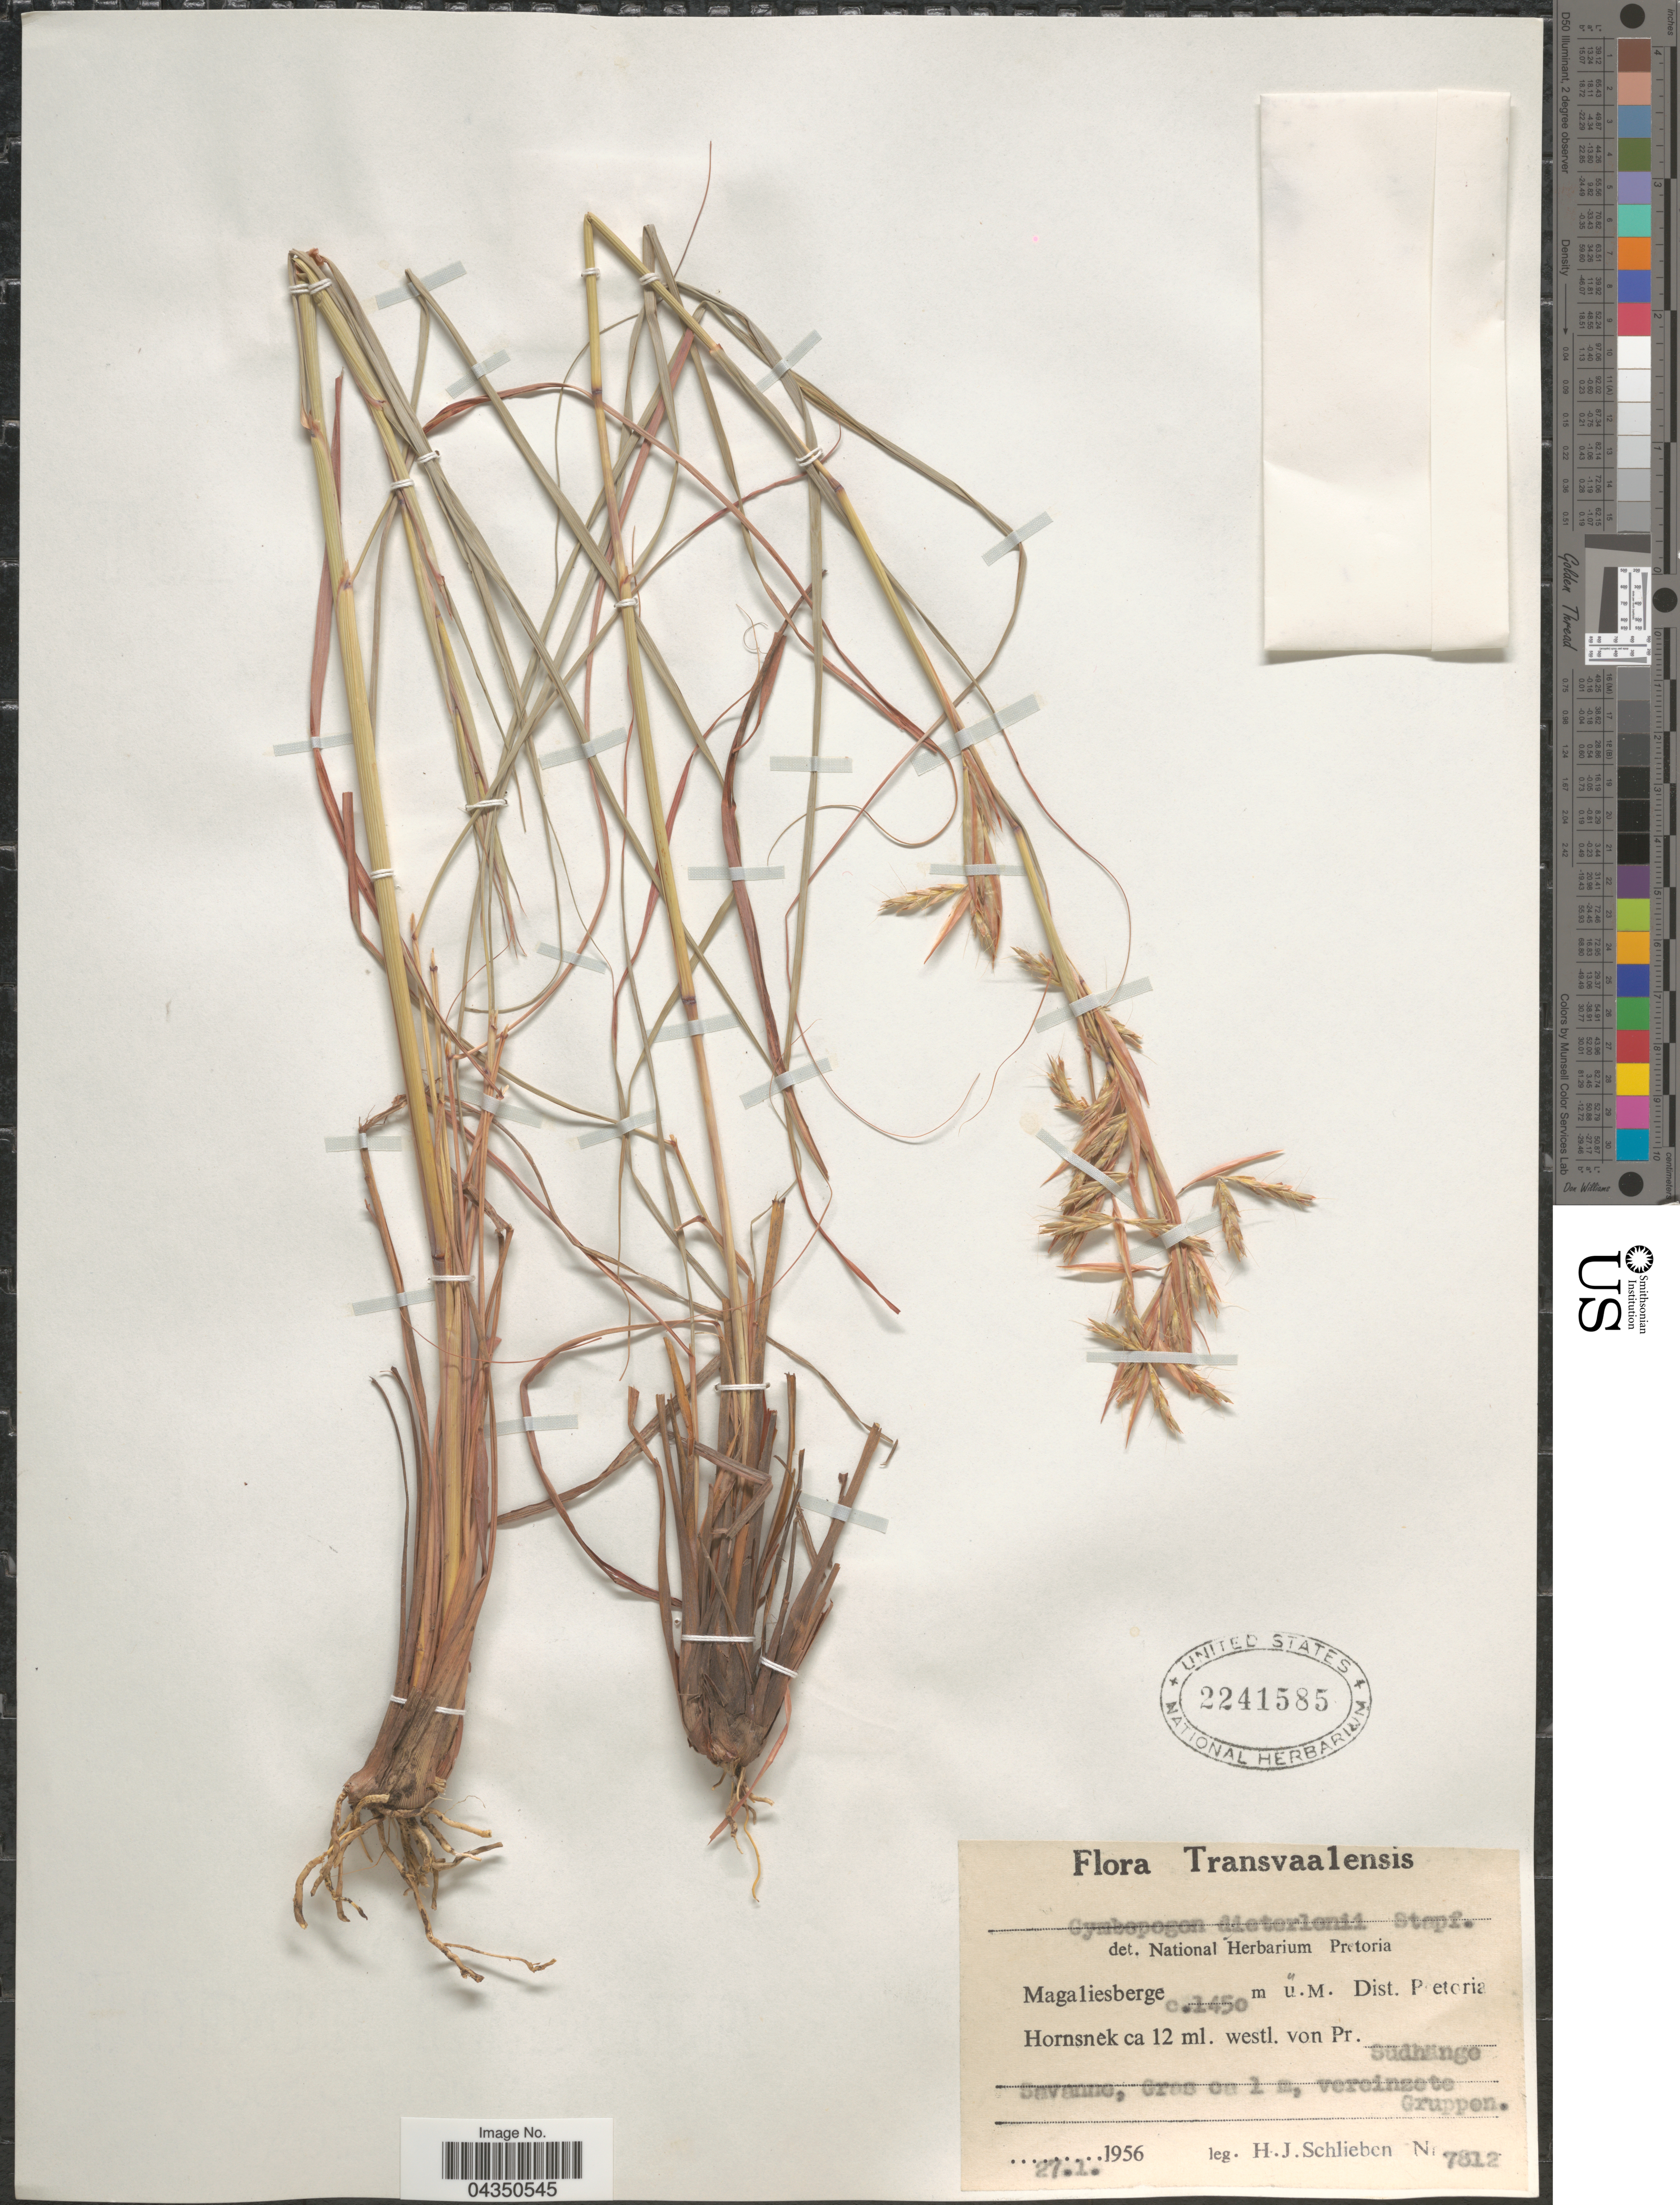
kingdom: Plantae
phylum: Tracheophyta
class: Liliopsida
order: Poales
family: Poaceae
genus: Cymbopogon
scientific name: Cymbopogon dieterlenii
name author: (Stapf ex E. Phillips) Stapf ex Schweick.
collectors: H. J. Schlieben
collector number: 7812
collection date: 1956-01-27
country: South Africa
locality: Transvaalensis. Magaliesberge. Dist. Pretoria. Hornsnek ca 12 ml. westl. von Pr. Sudhänge.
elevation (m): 1450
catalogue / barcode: US 2241585